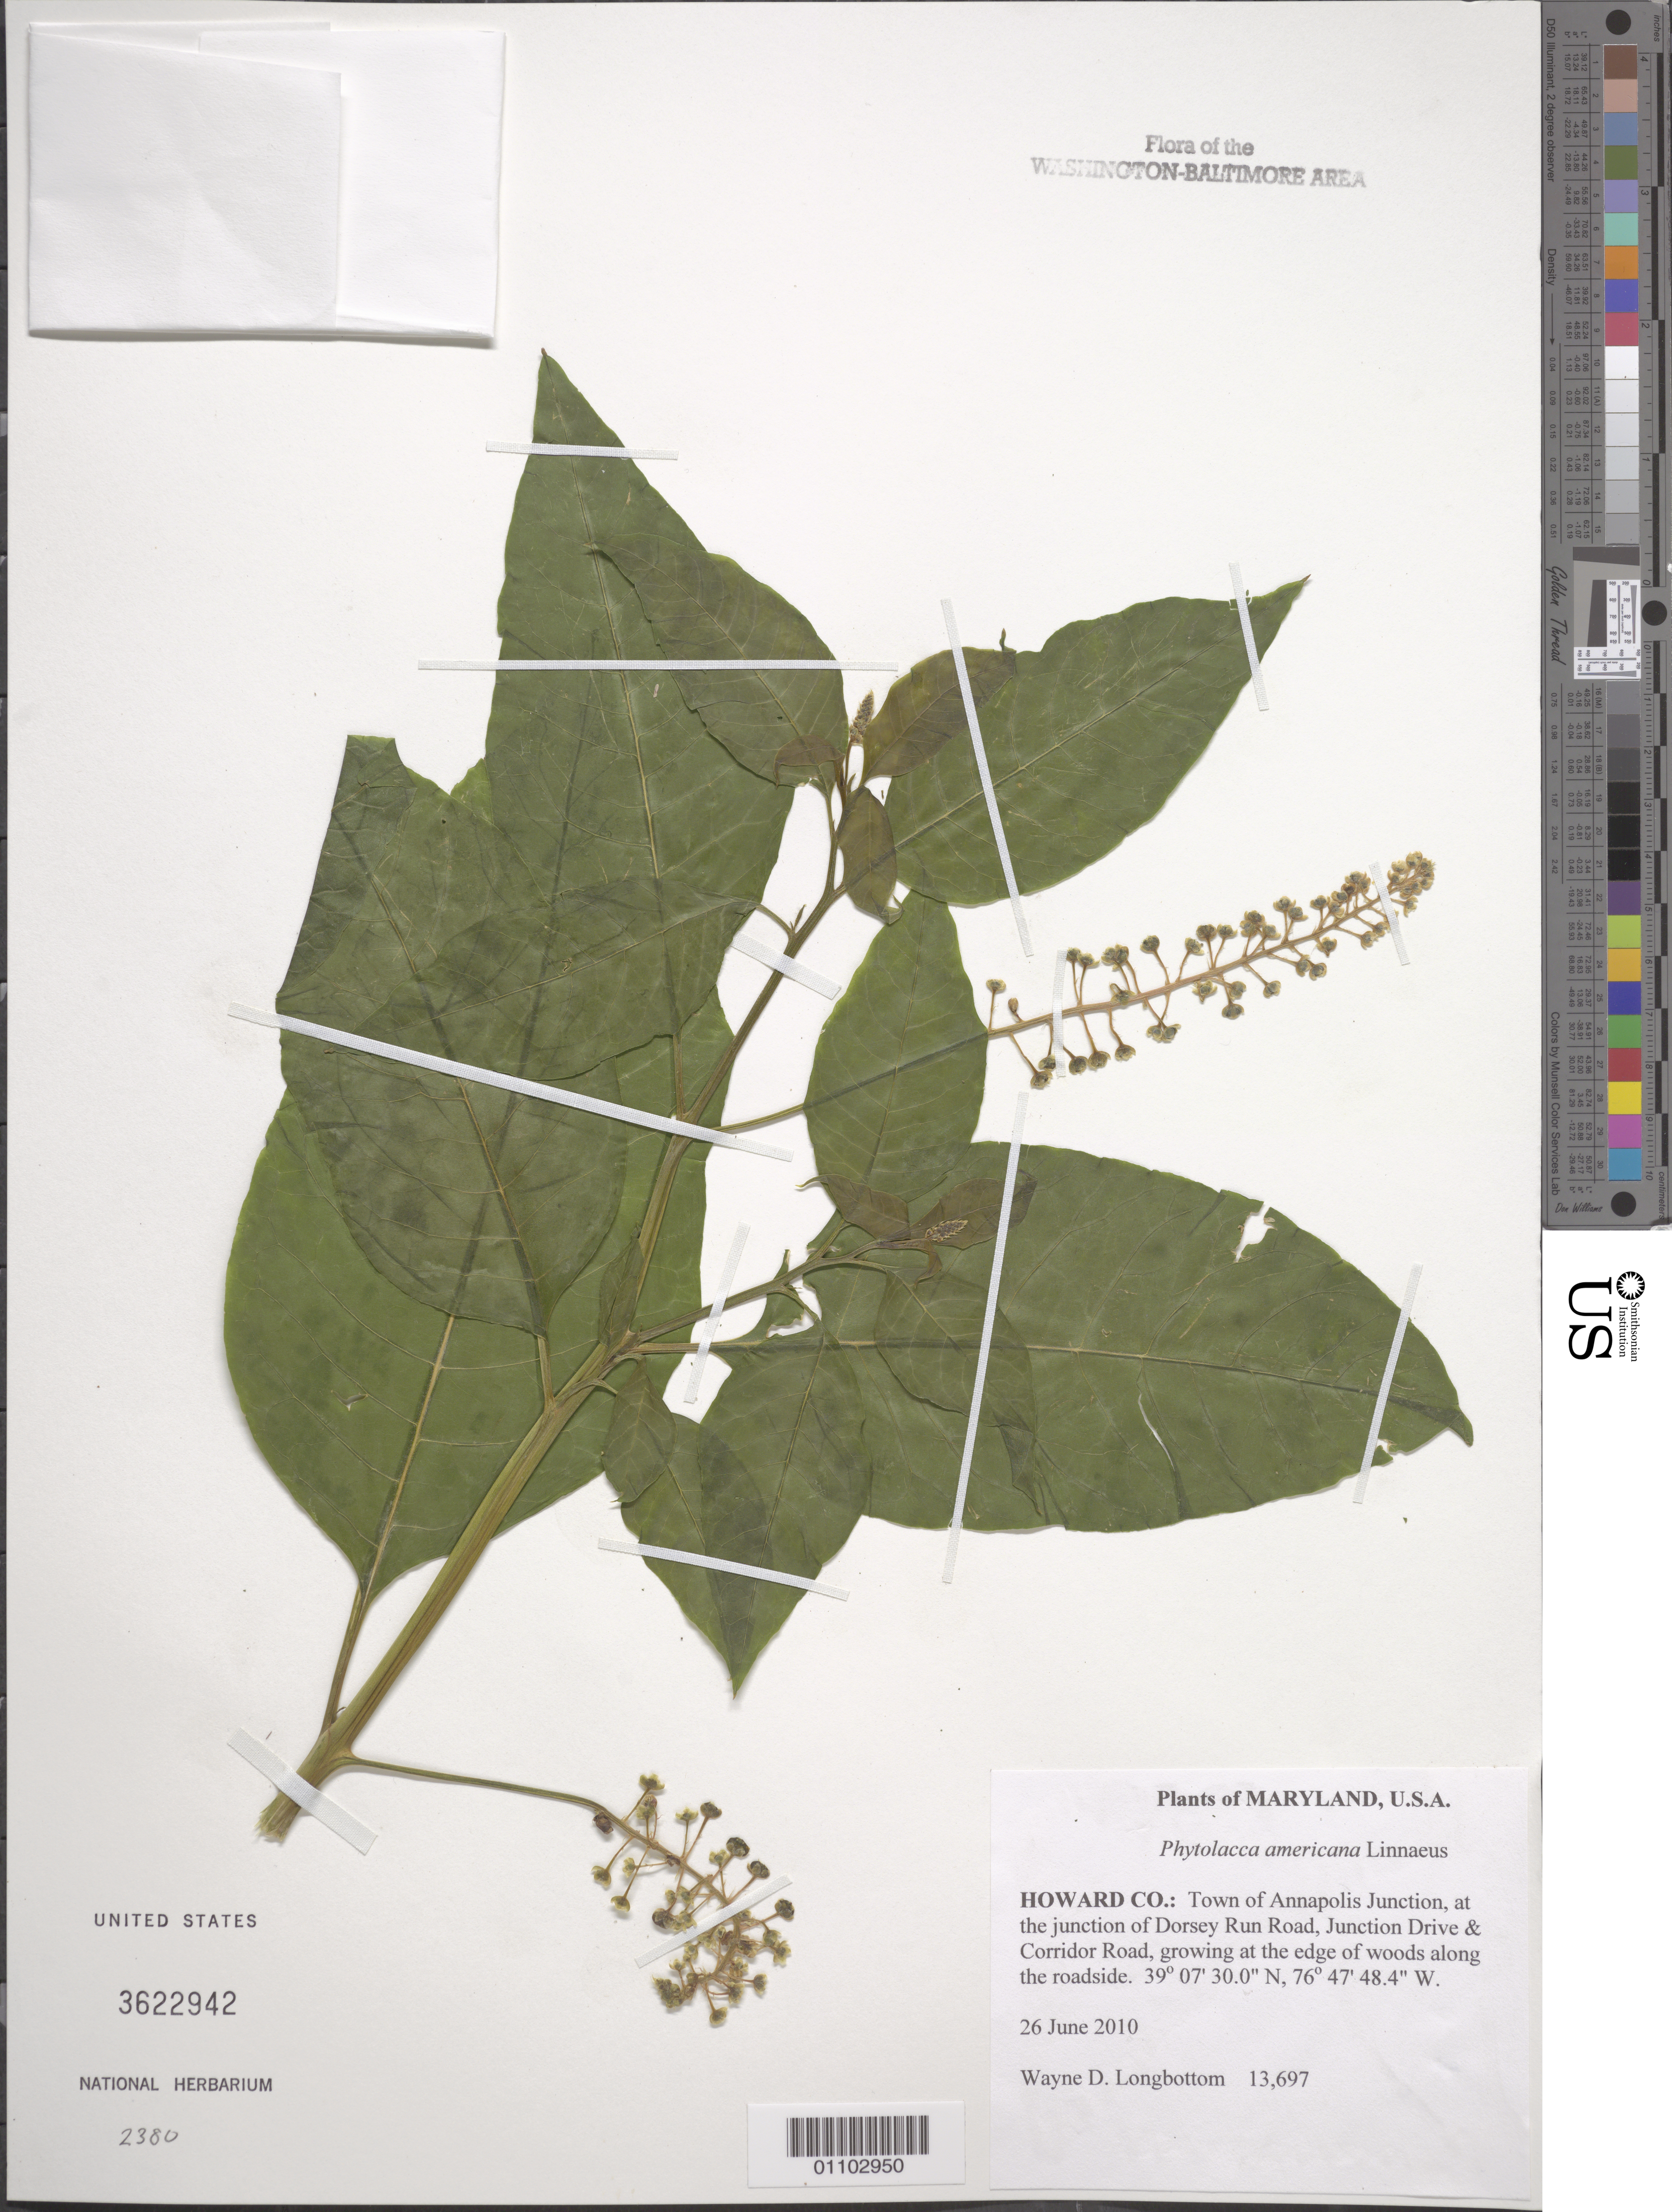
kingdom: Plantae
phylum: Tracheophyta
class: Magnoliopsida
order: Caryophyllales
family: Phytolaccaceae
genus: Phytolacca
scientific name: Phytolacca americana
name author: L.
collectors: W. D. Longbottom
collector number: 13697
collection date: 2010-06-26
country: United States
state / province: Maryland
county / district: Howard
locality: Town of Annapolis Junction, at the junction of Dorsey Run Road, Junction Drive & Corridor Road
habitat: Growing at the edge of woods along the roadside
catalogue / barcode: US 3622942